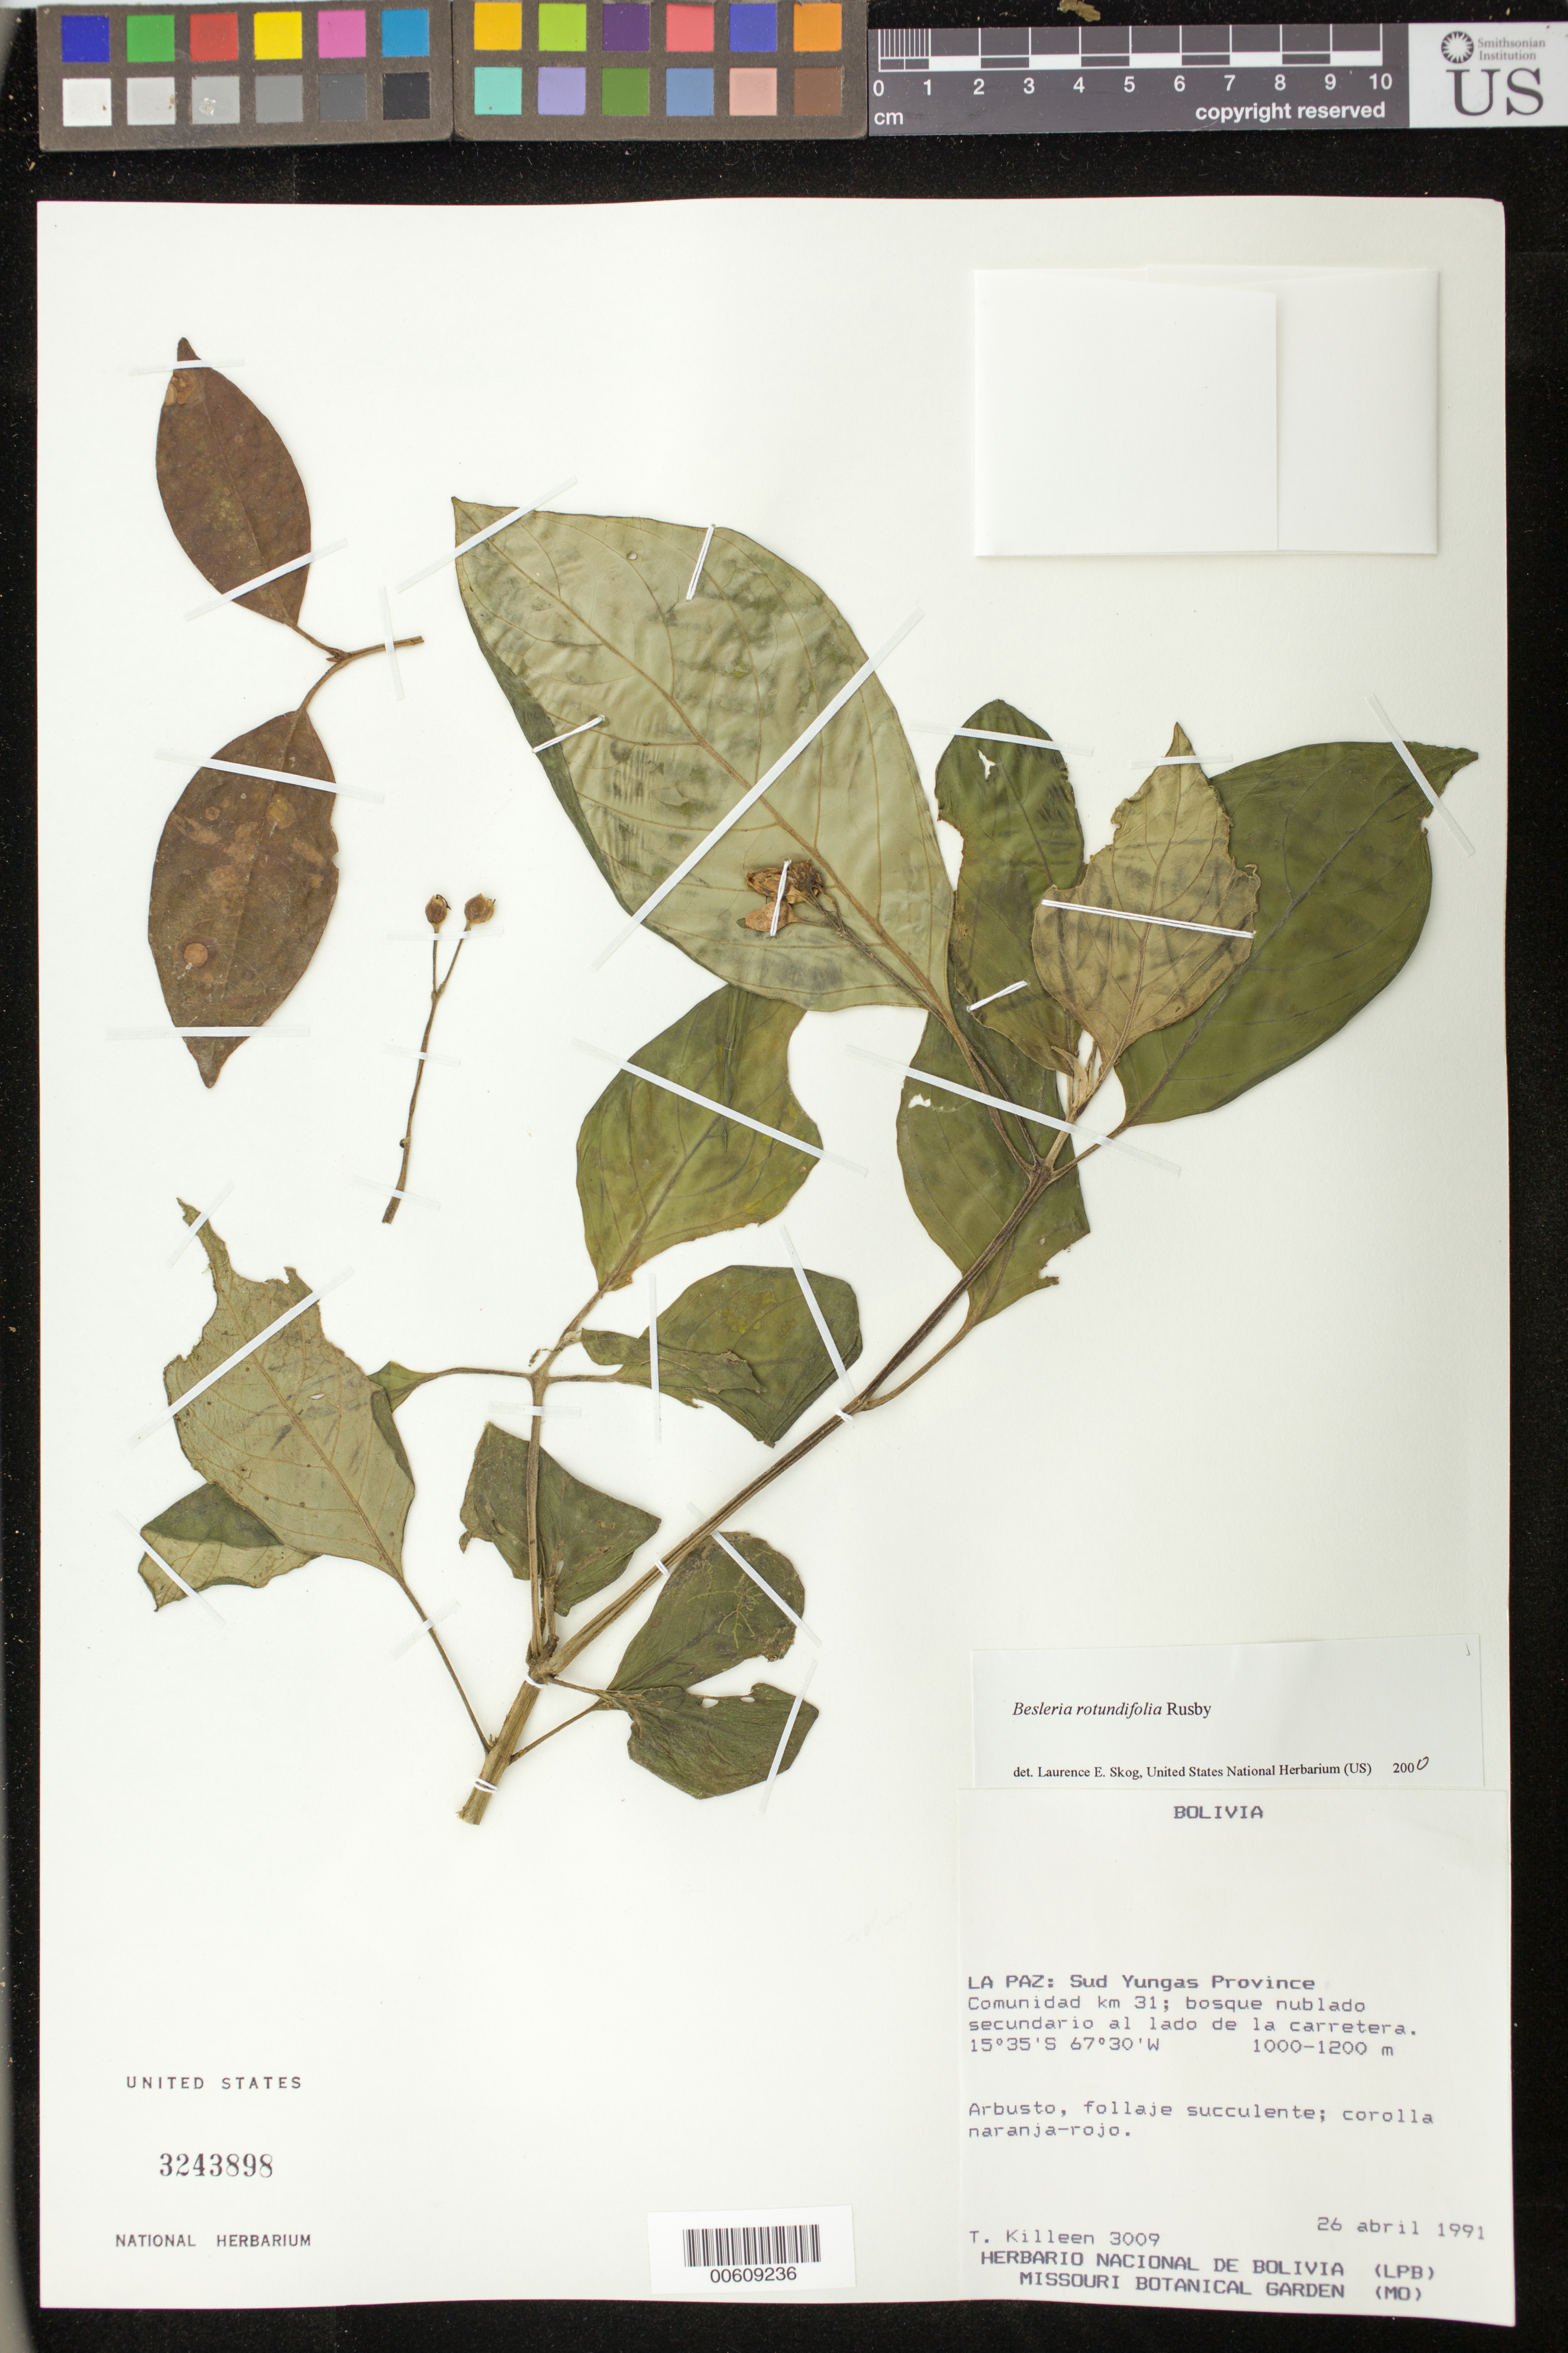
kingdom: Plantae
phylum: Tracheophyta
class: Magnoliopsida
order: Lamiales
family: Gesneriaceae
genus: Besleria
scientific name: Besleria rotundifolia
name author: Rusby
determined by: Skog, Laurence E.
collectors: T. Killeen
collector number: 3009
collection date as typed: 26 Apr 1991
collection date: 1991-04-26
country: Bolivia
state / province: La Paz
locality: Prov. Sud Yungas; comunidad km 31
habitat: Bosque nublado secundario al lado de la carretera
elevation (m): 1000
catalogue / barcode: US 3243898